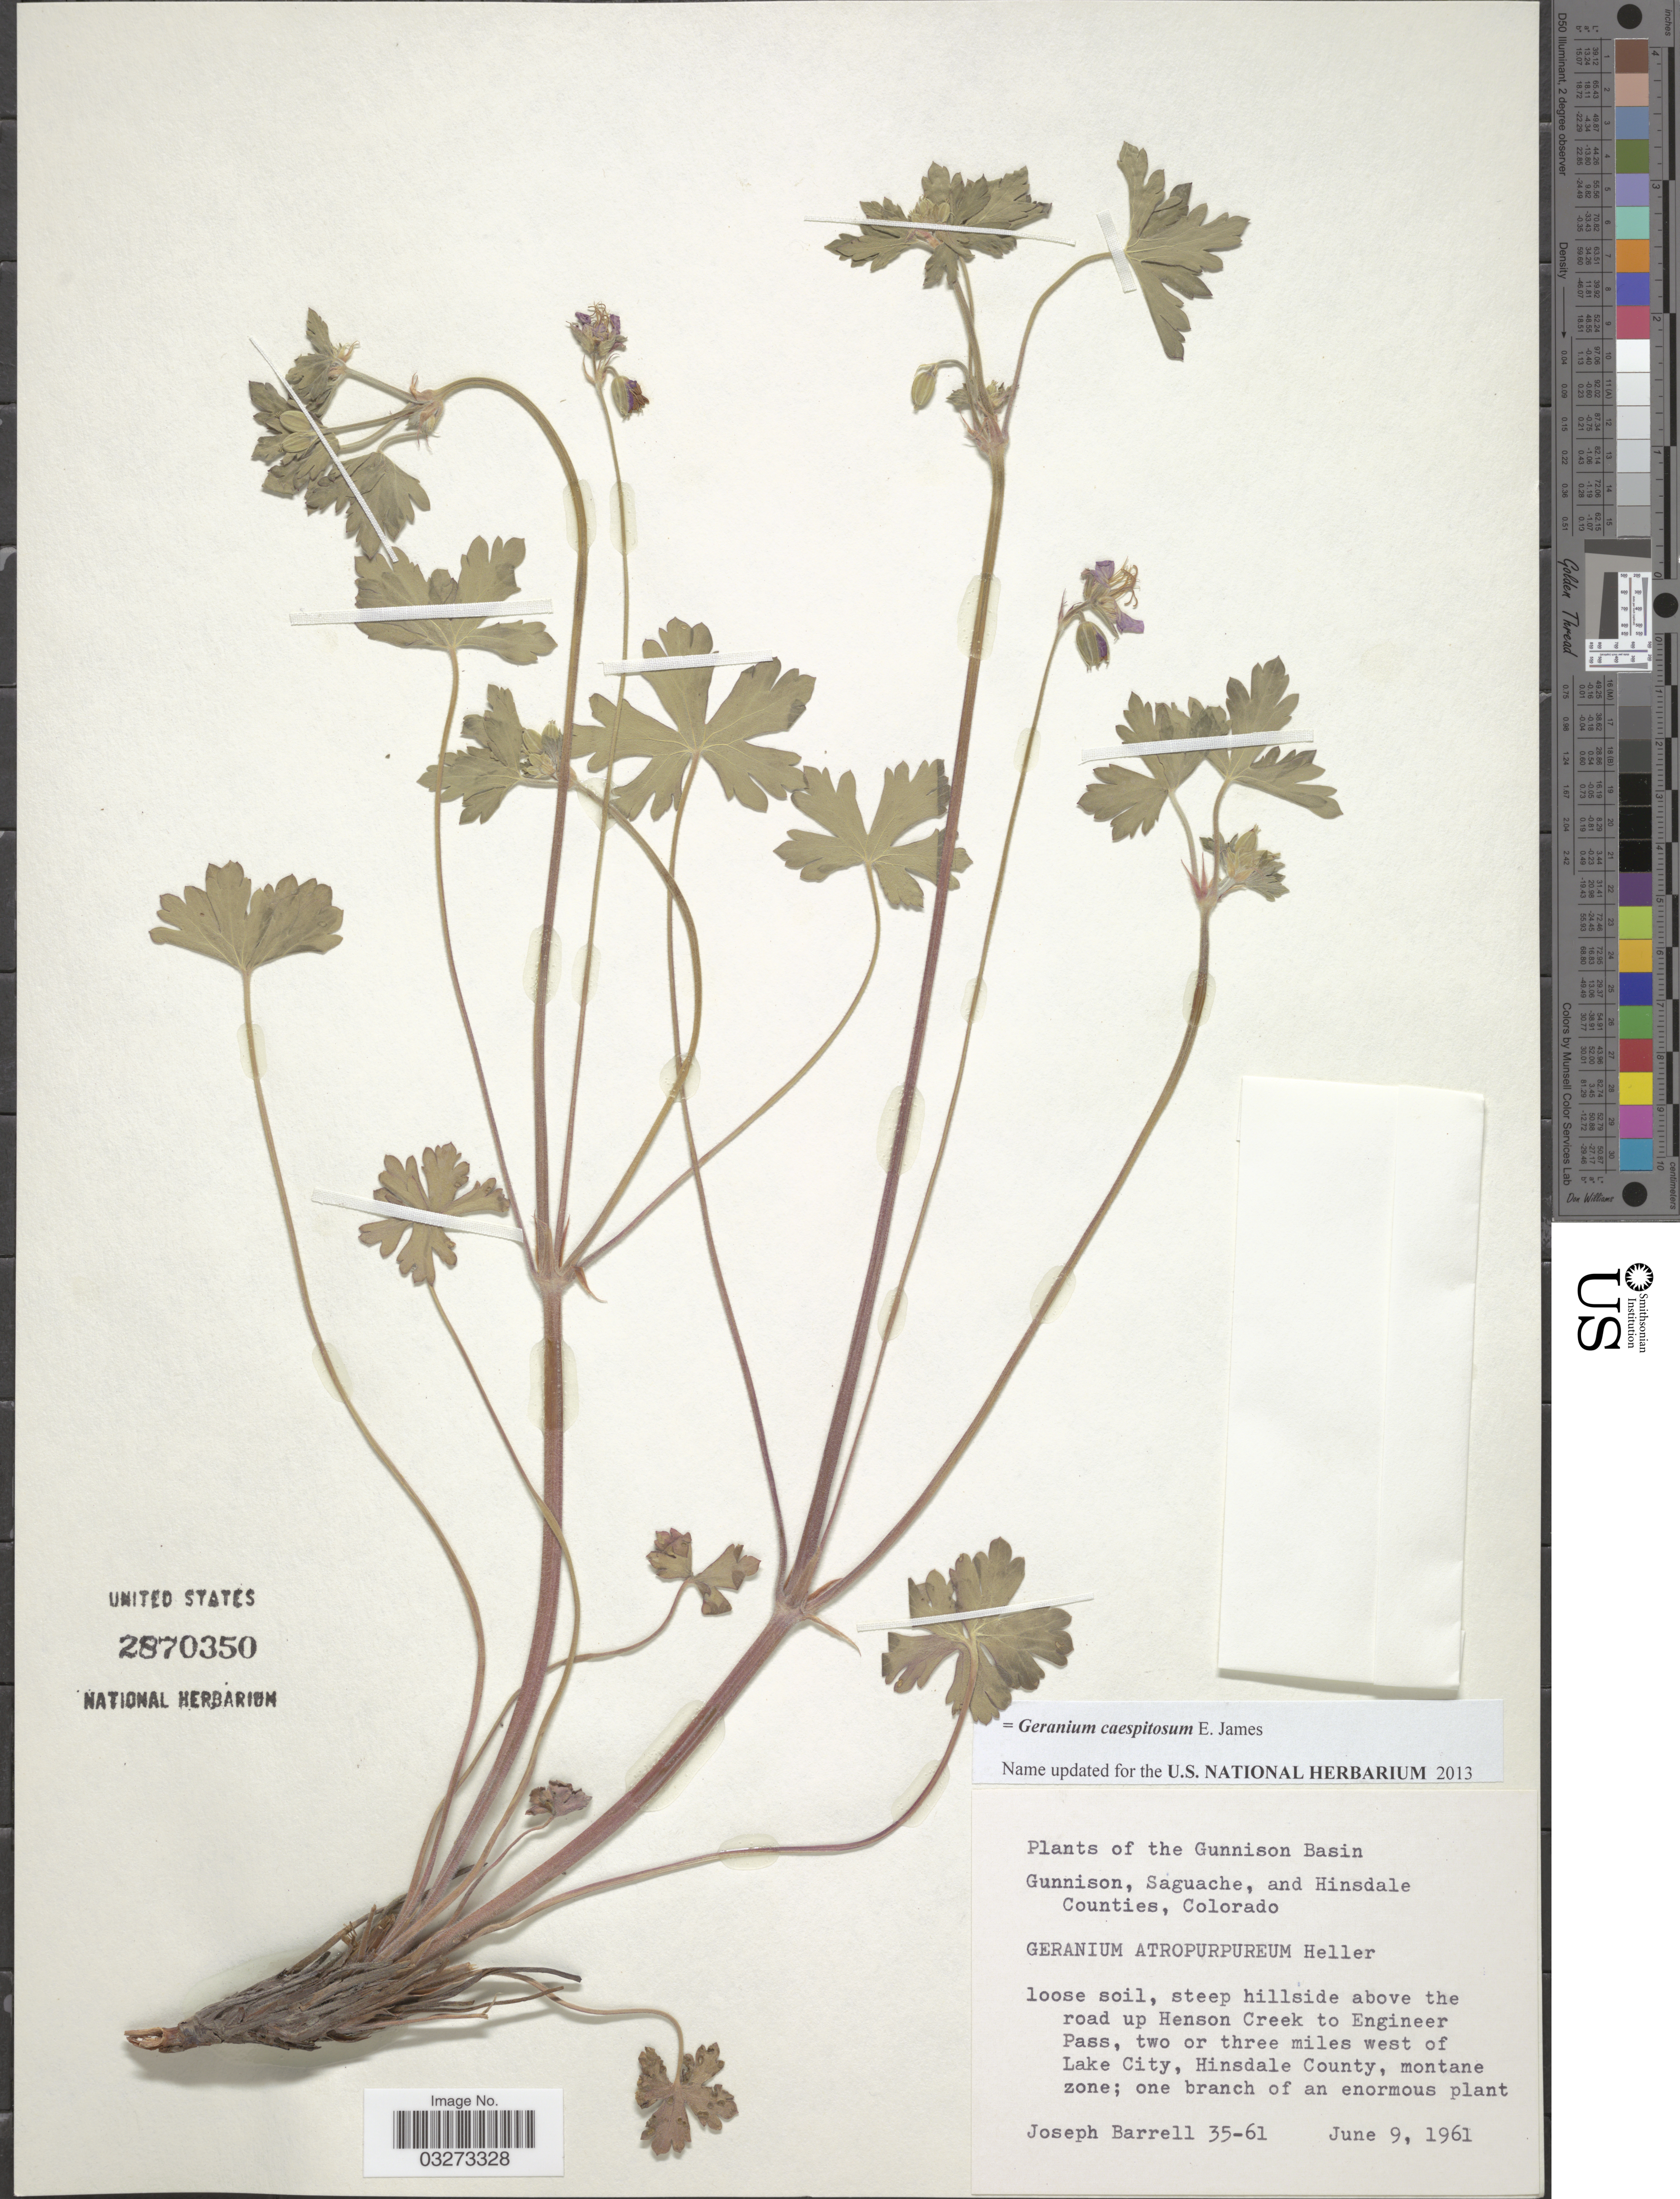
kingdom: Plantae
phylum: Tracheophyta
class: Magnoliopsida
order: Geraniales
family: Geraniaceae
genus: Geranium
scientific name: Geranium caespitosum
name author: E. James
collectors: J. Barrell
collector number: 35-61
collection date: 1961-06-09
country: United States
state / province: Colorado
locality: The Gunnison Basin. Steep hillside above the road up Henson Creek to Engineer Pass, two or three miles west of Lake City, Hinsdale County, montane zone.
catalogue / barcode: US 2870350